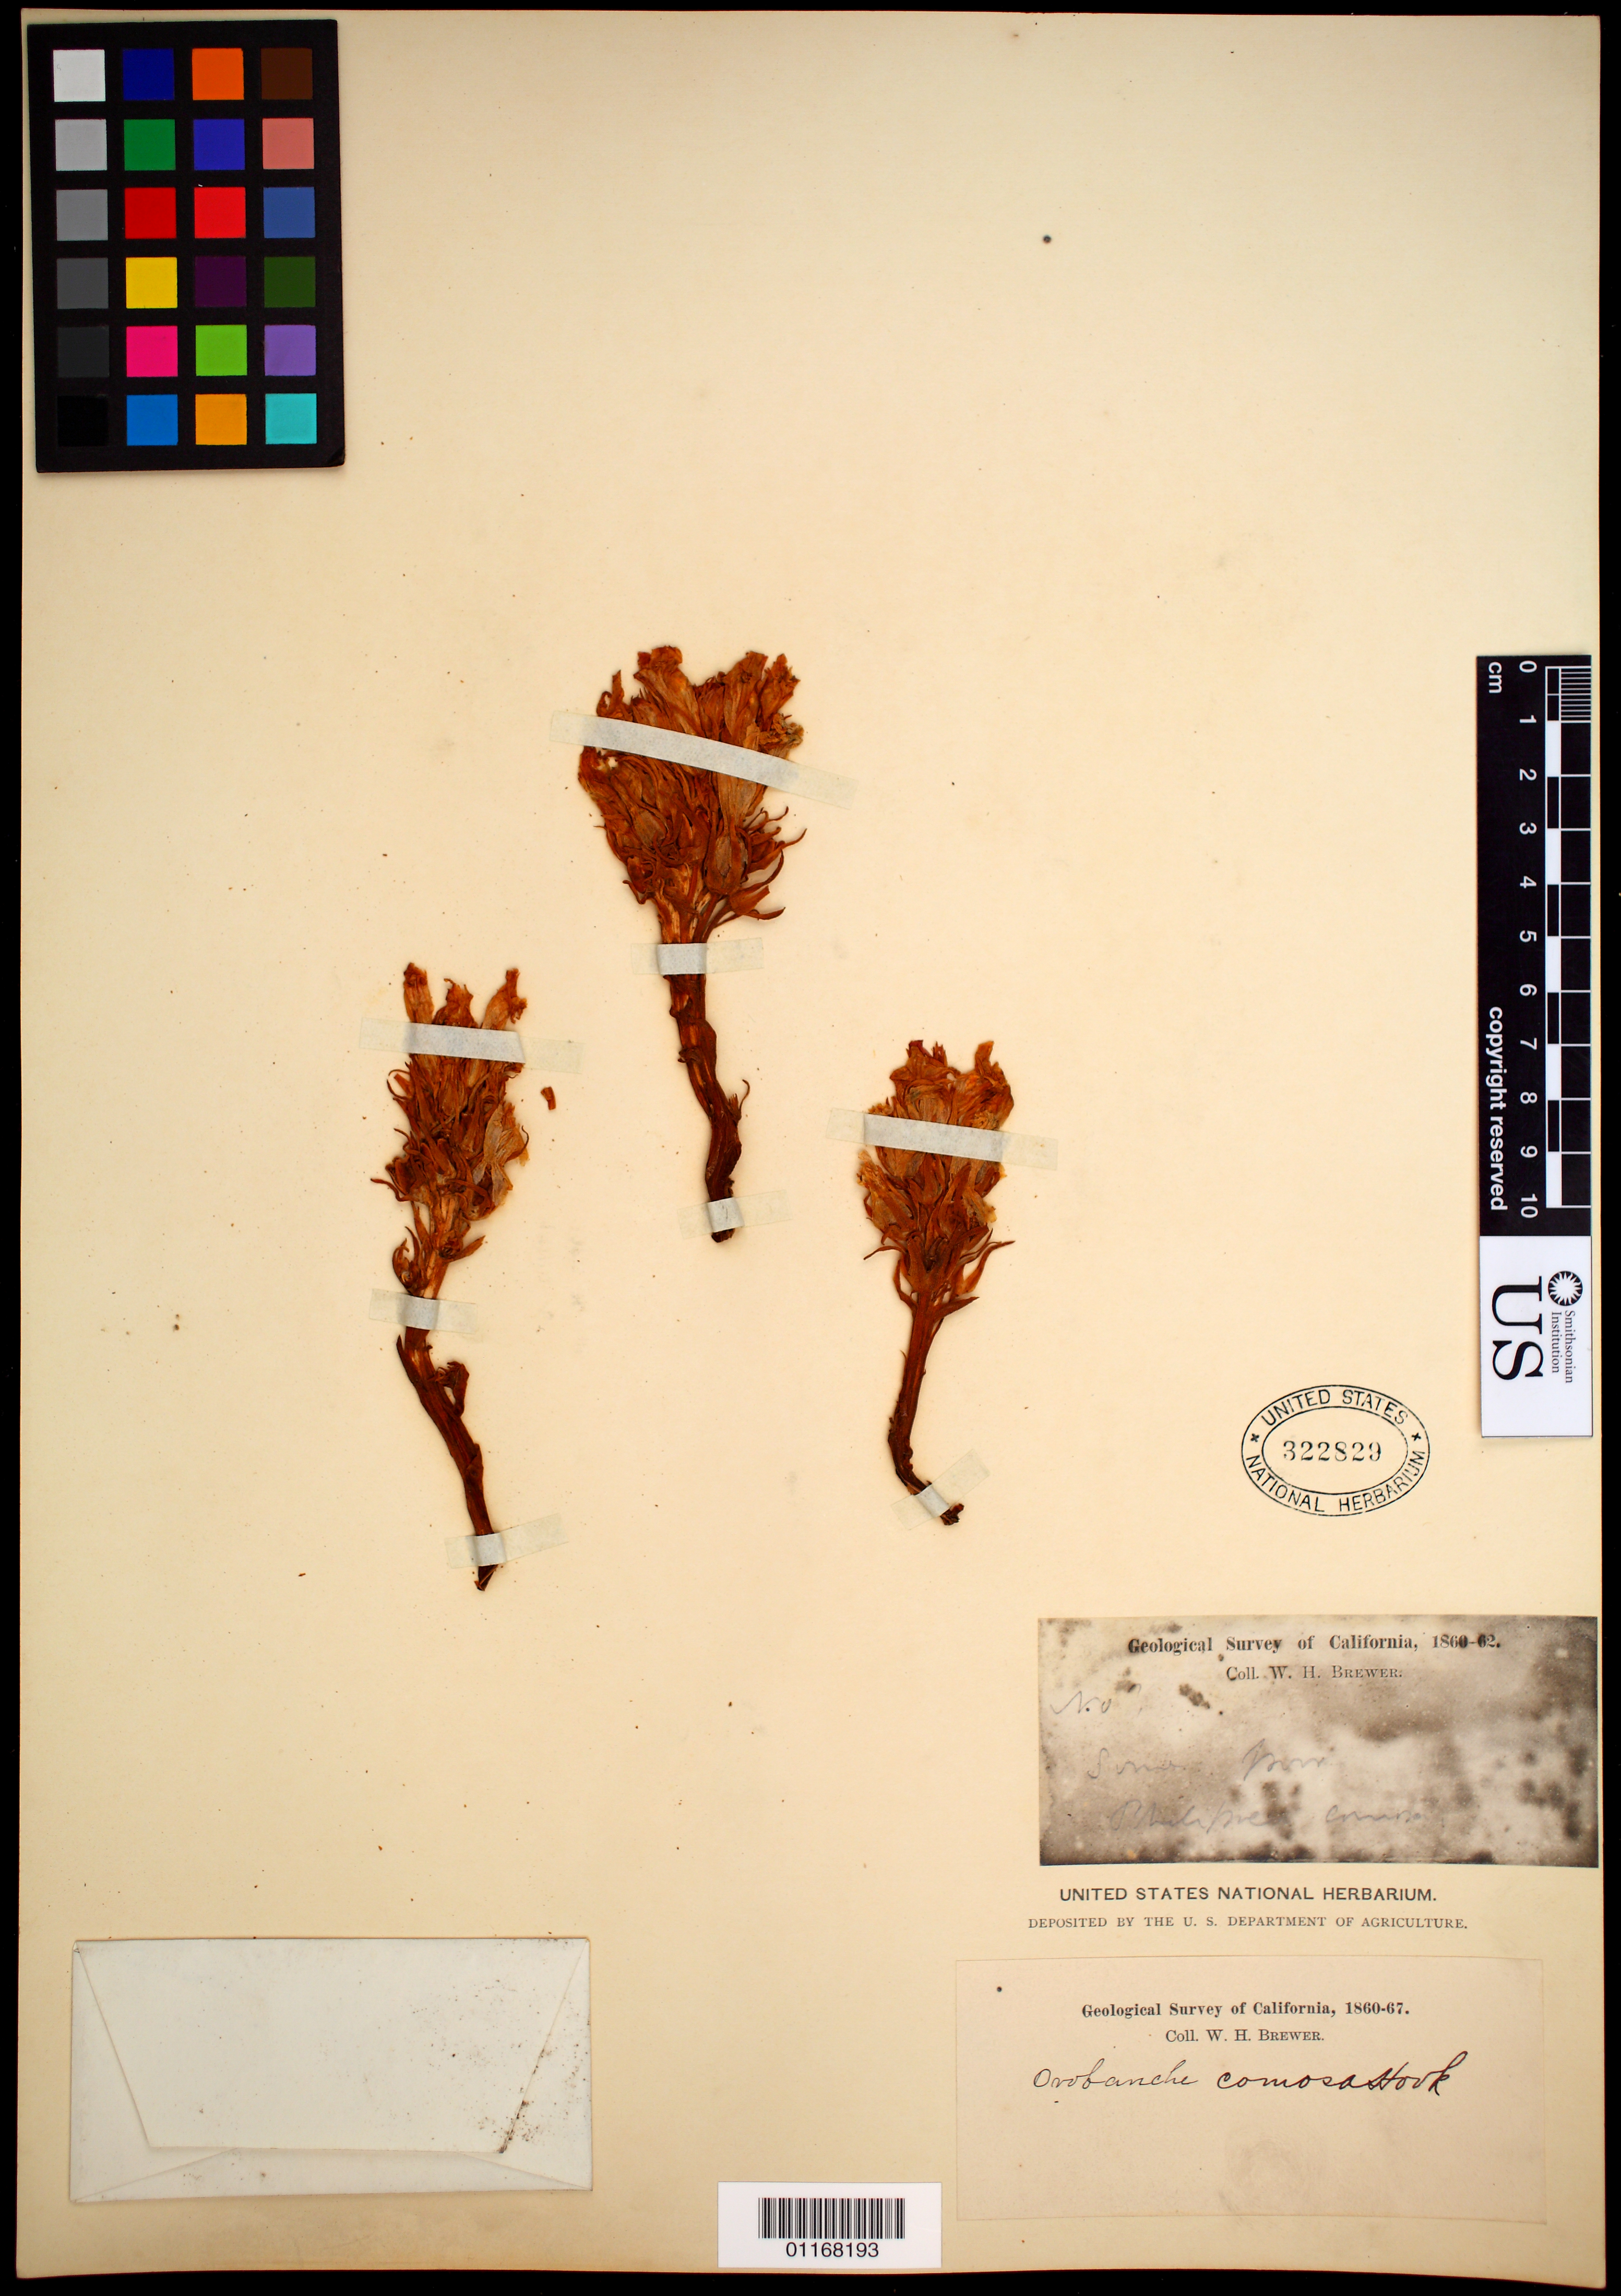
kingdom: Plantae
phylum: Tracheophyta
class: Magnoliopsida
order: Lamiales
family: Orobanchaceae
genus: Orobanche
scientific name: Orobanche comosa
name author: Wallr.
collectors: W. H. Brewer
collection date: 1860/1867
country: United States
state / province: California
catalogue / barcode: US 322829